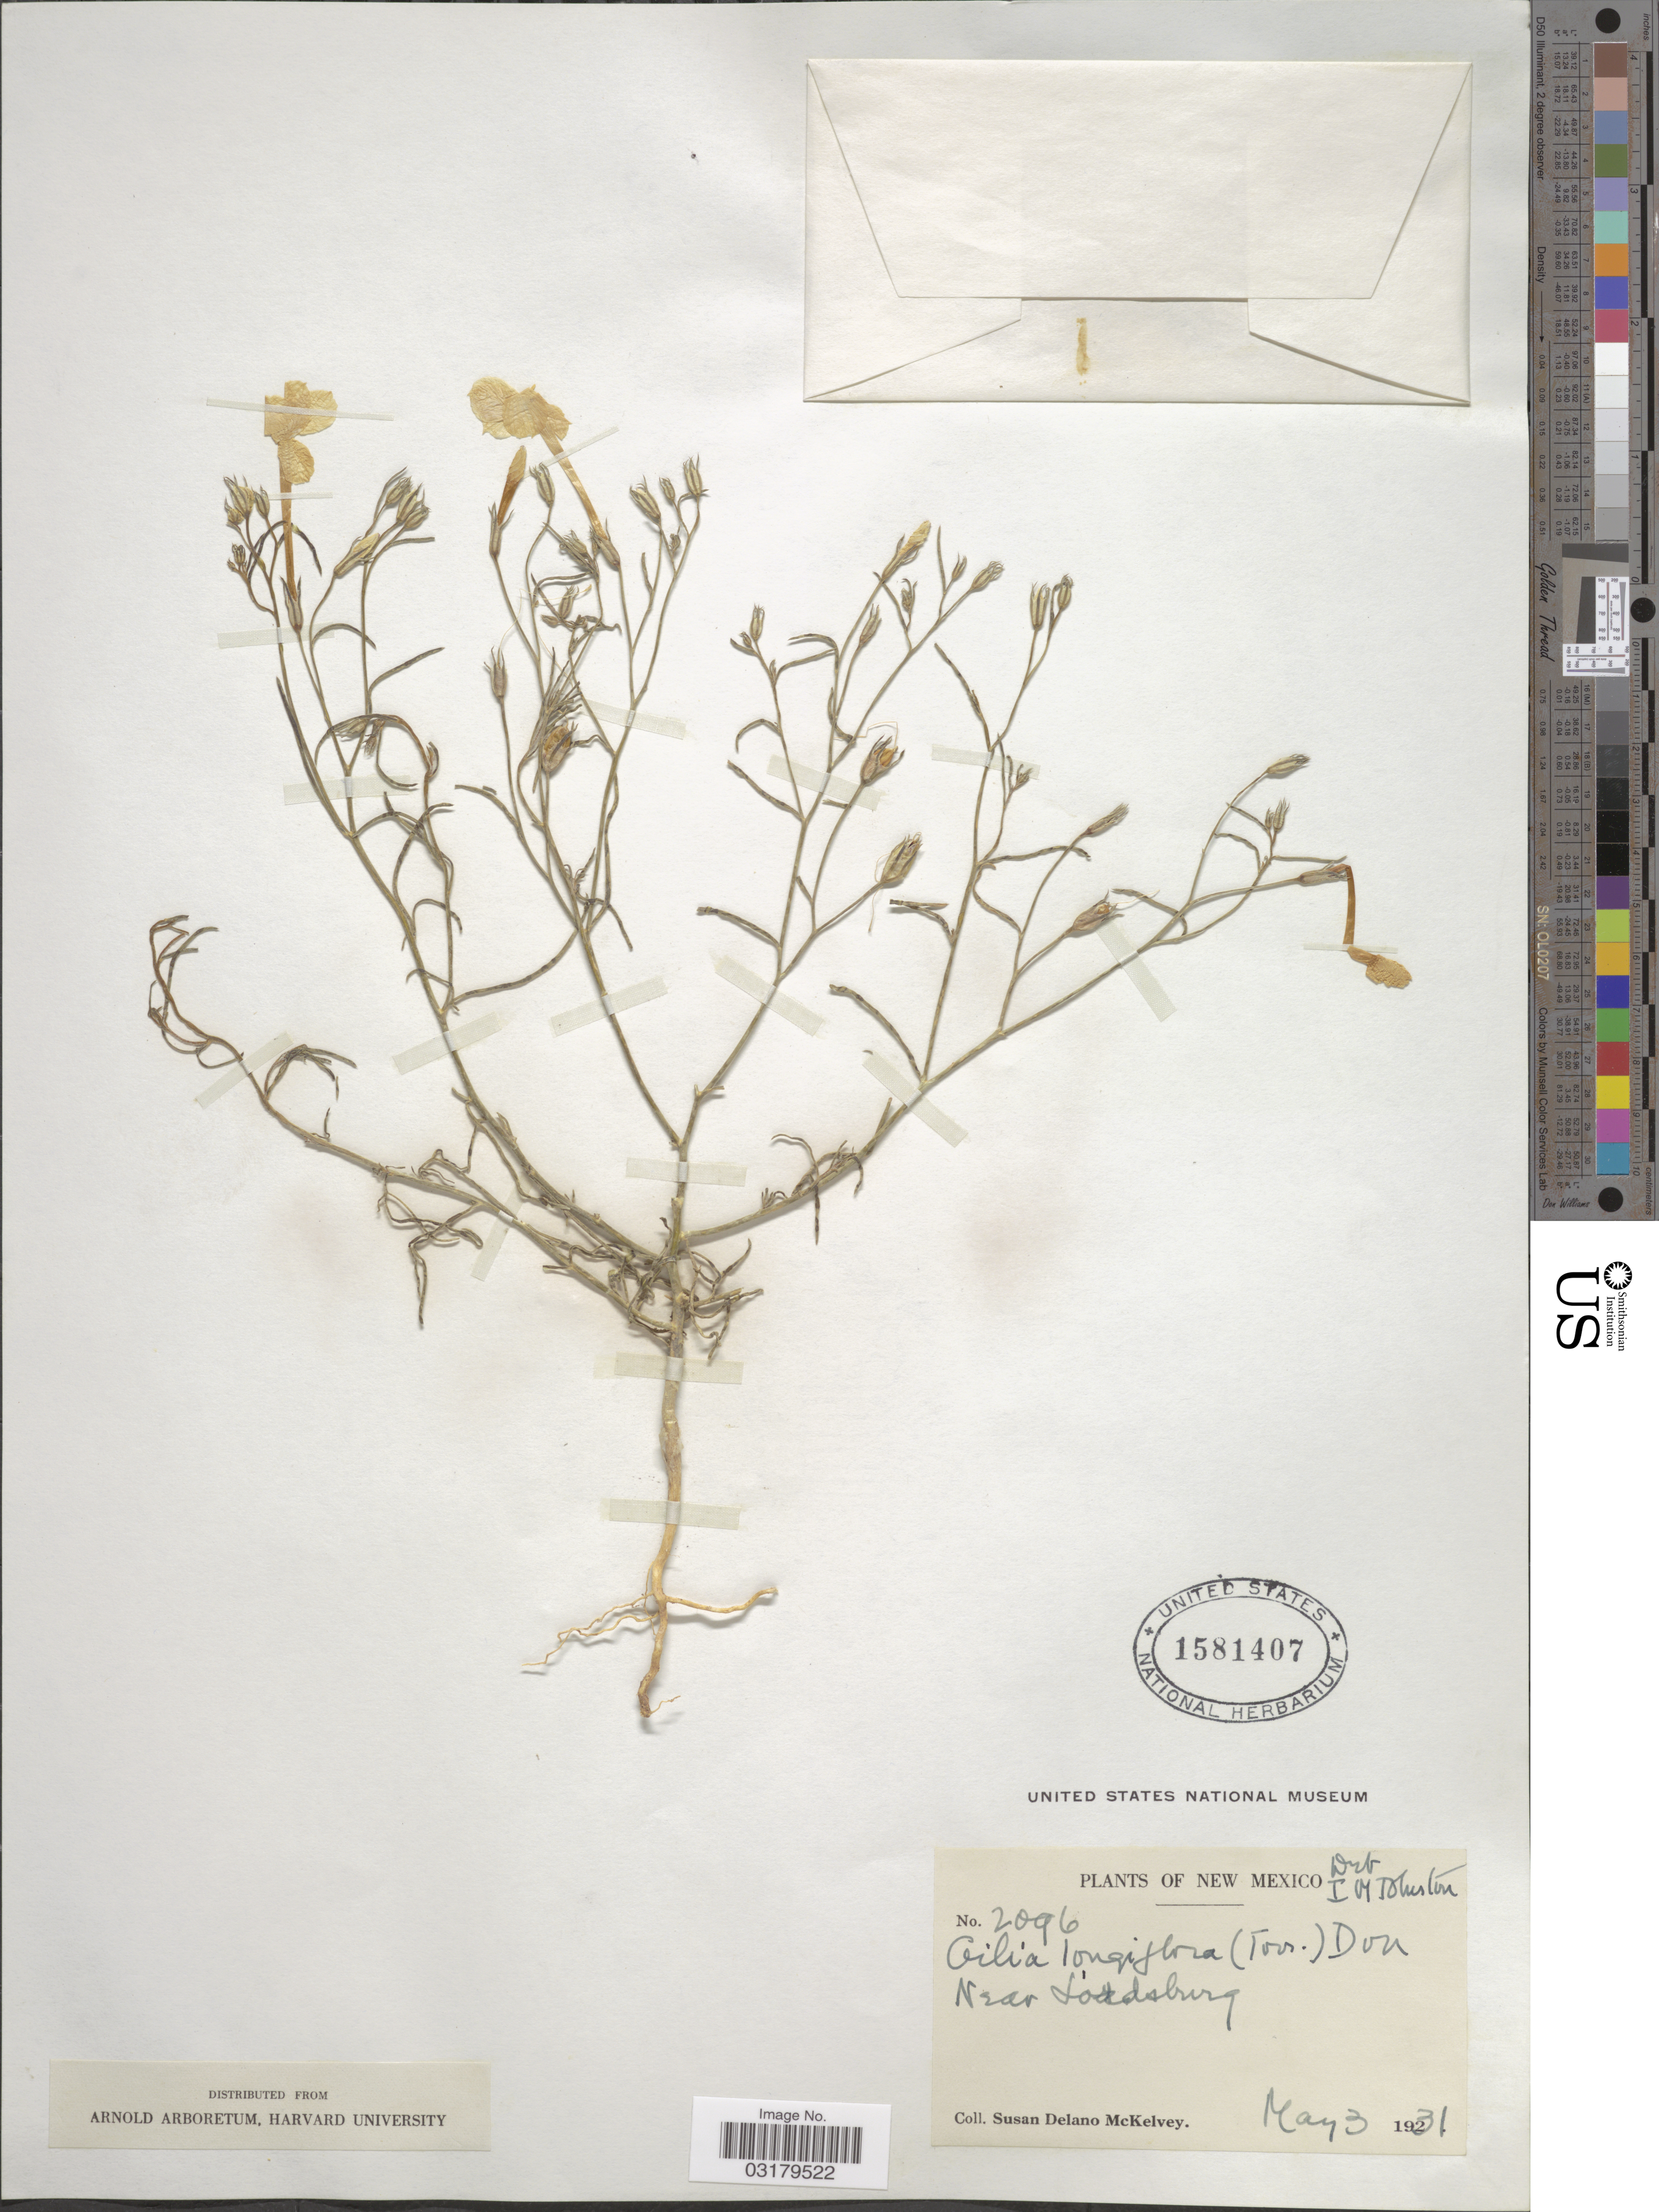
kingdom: Plantae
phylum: Tracheophyta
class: Magnoliopsida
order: Ericales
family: Polemoniaceae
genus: Ipomopsis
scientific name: Ipomopsis longiflora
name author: (Torr.) V.E. Grant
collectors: S. A. McKelvey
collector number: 2096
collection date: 1931-05-03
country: United States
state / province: New Mexico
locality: Near Lordsburg.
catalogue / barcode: US 1581407